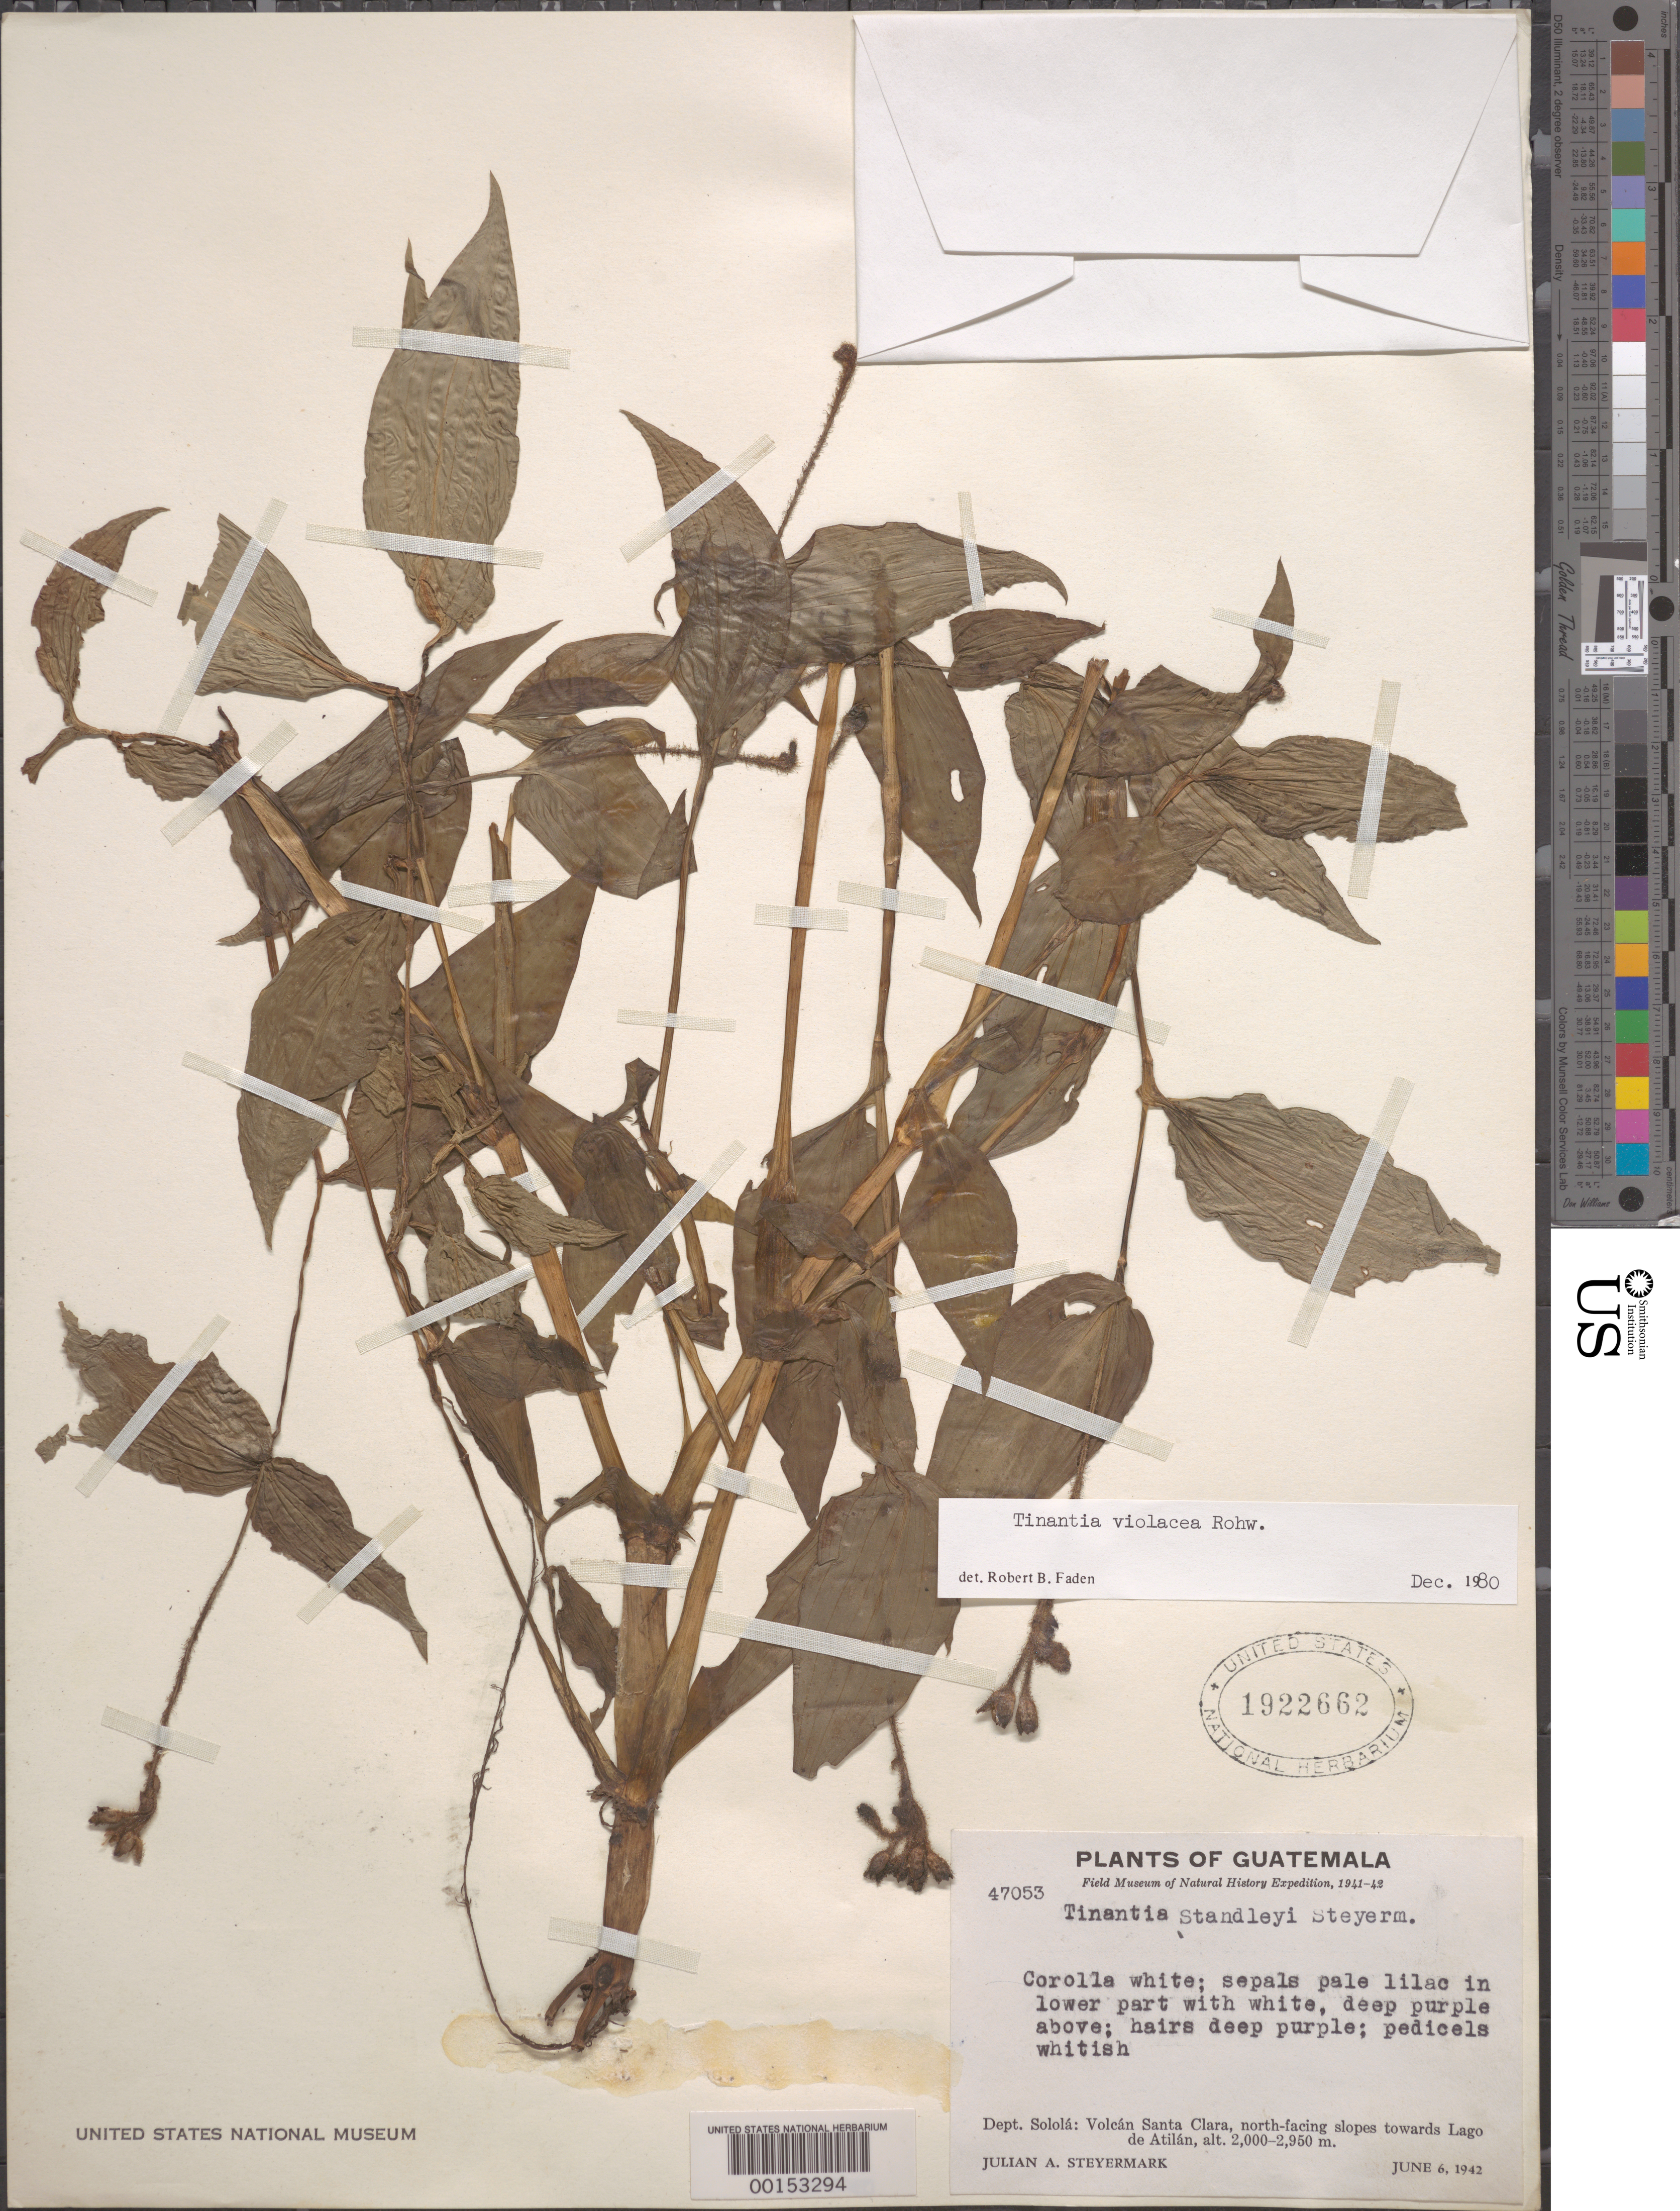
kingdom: Plantae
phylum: Tracheophyta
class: Liliopsida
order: Commelinales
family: Commelinaceae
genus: Tinantia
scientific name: Tinantia violacea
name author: Rohweder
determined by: Faden, Robert B., (US), Smithsonian Institution - National Museum of Natural History (UNITED STATES)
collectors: J. Steyermark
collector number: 47053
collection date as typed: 06 Jun 1942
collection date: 1942-06-06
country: Guatemala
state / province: Sololá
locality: Volcán Santa Clara, towards Lago de Atilan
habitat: Slopes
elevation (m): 2000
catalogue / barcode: US 1922662